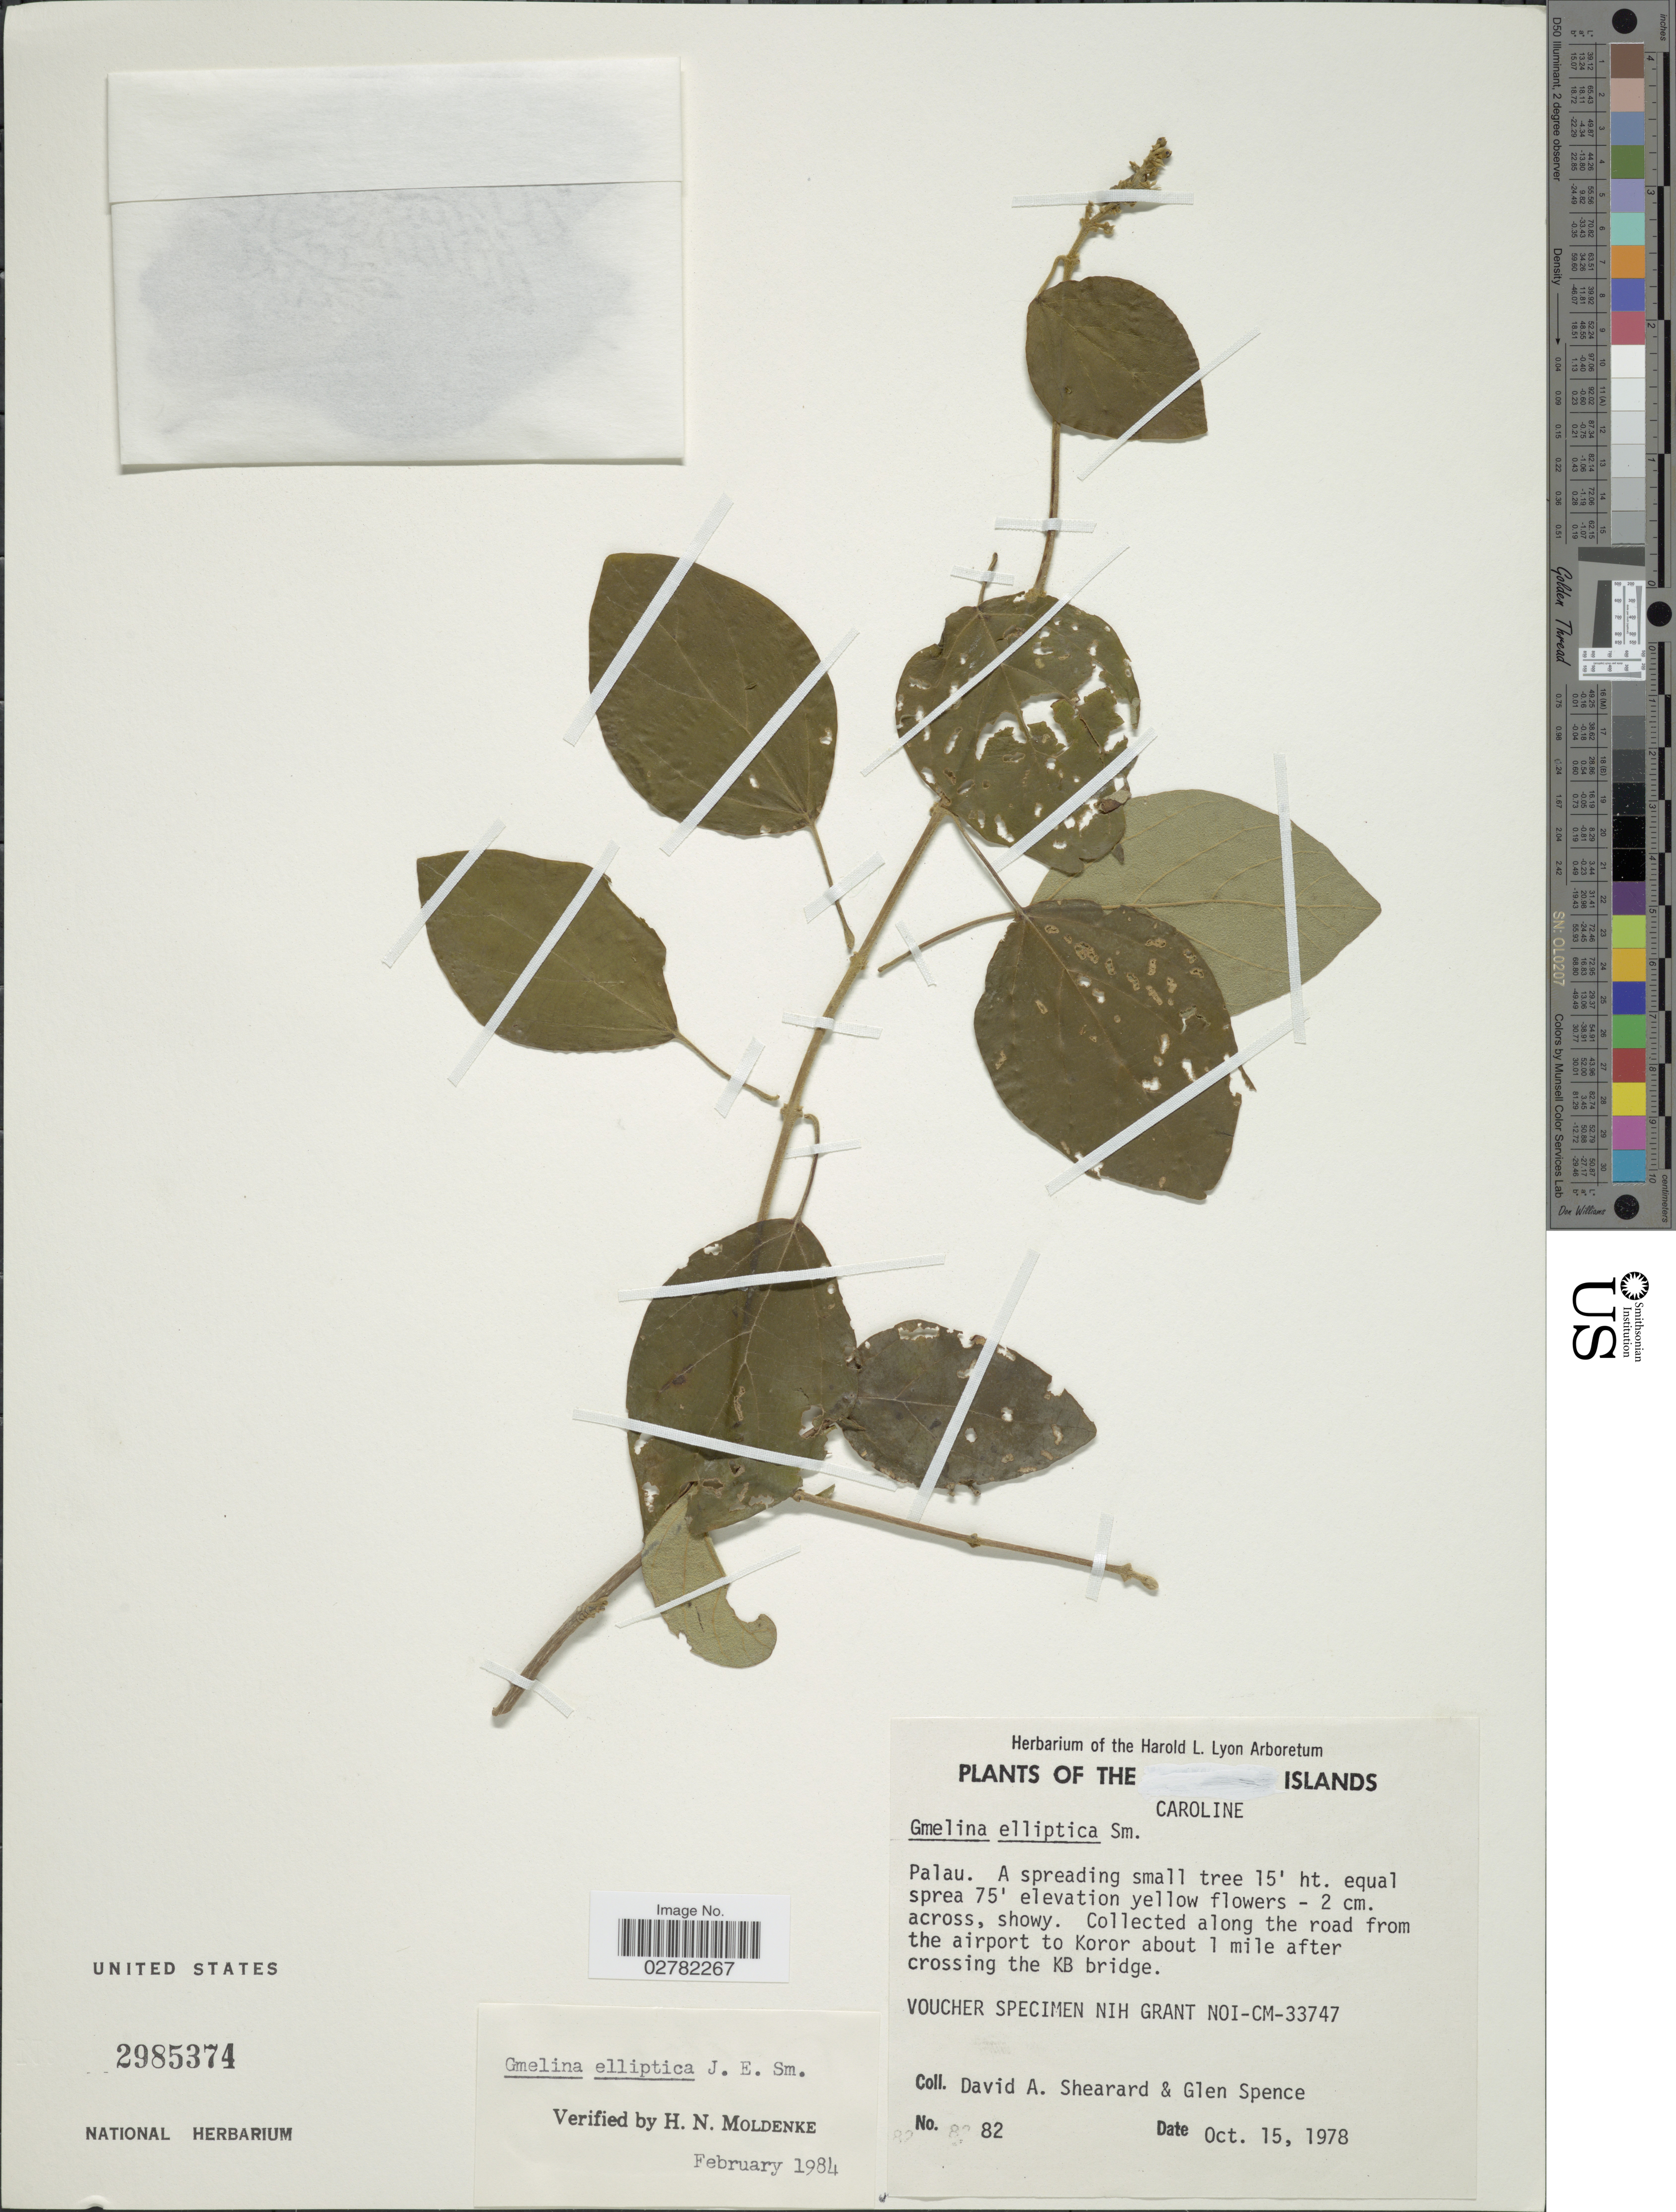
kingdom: Plantae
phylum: Tracheophyta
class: Magnoliopsida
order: Lamiales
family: Lamiaceae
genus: Gmelina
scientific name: Gmelina elliptica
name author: Sm.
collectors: D. Shearard & G. Spence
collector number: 82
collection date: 1978-10-15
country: Palau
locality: The Caroline Islands. Palau. Along the road from the airport to Koror about 1 mile after crossing the KB bridge.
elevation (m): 23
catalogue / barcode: US 2985374